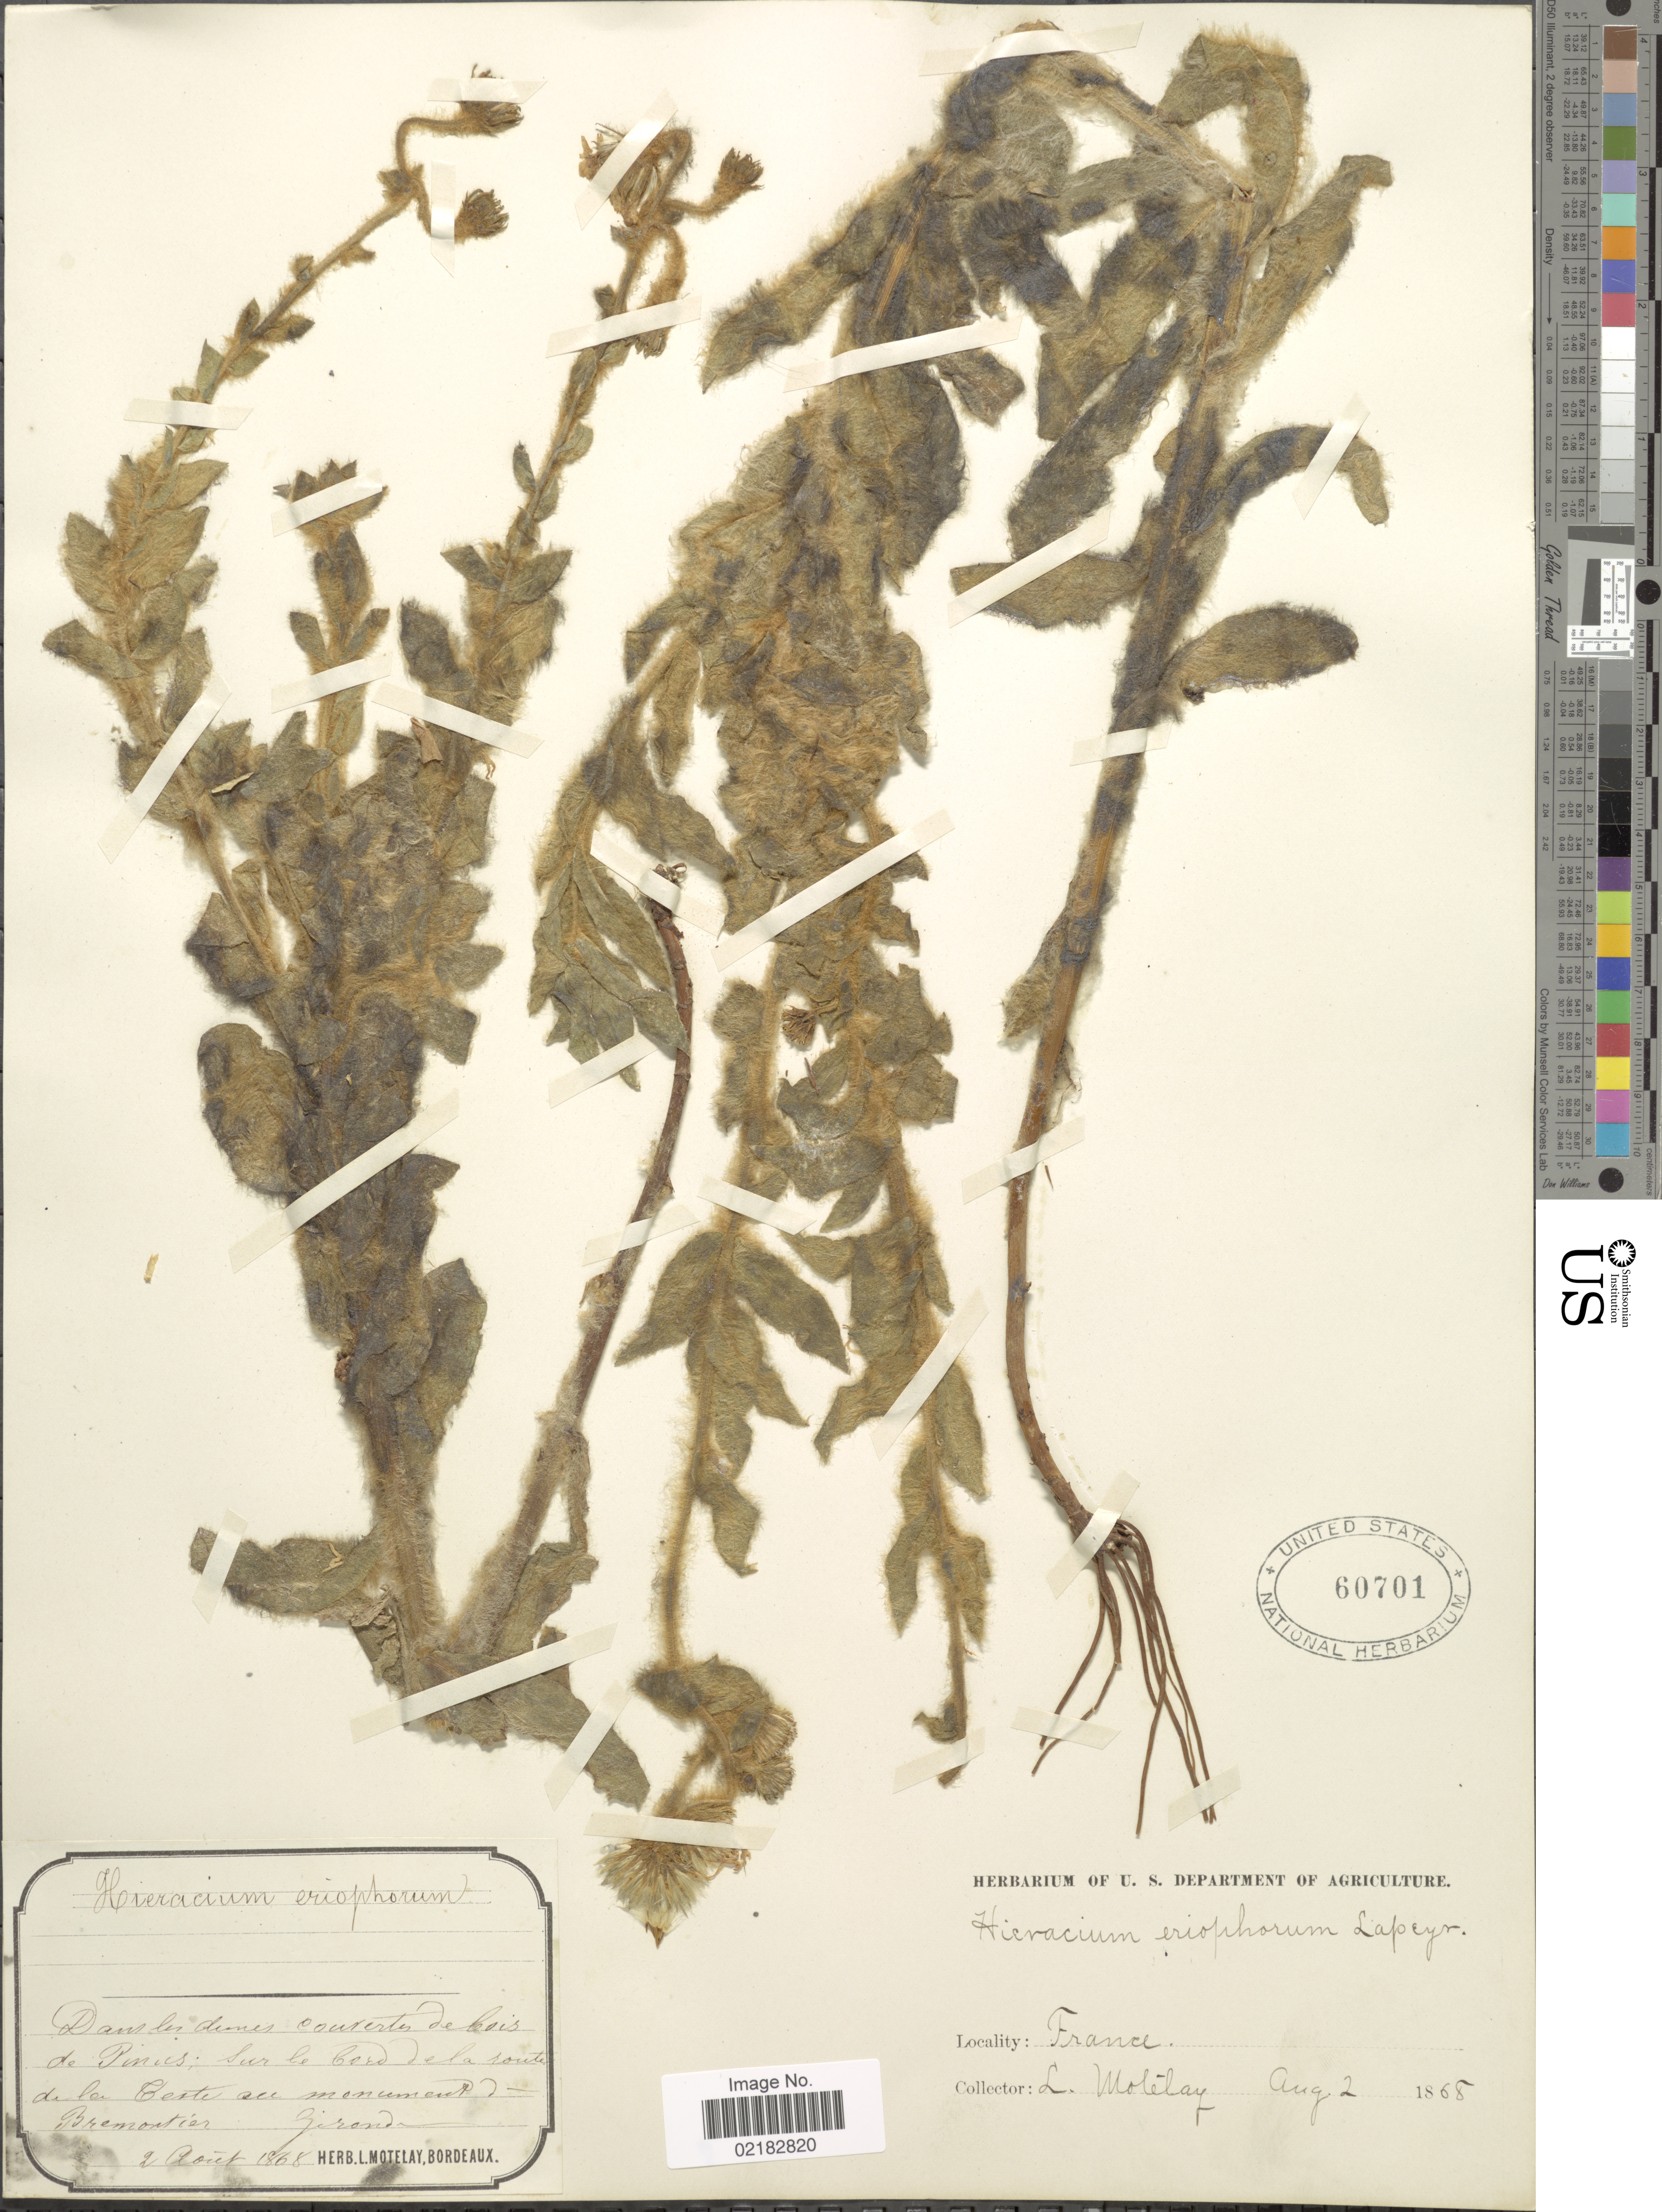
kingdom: Plantae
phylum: Tracheophyta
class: Magnoliopsida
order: Asterales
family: Asteraceae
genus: Hieracium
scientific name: Hieracium eriophorum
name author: St.-Amans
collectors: L. Motelay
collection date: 1868-08-02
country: France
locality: Dans les dunes couretes de bois de Oinies sur de bor jela route de la Ceste su monument Bremontier Girond. [interpreted]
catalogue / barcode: US 60701